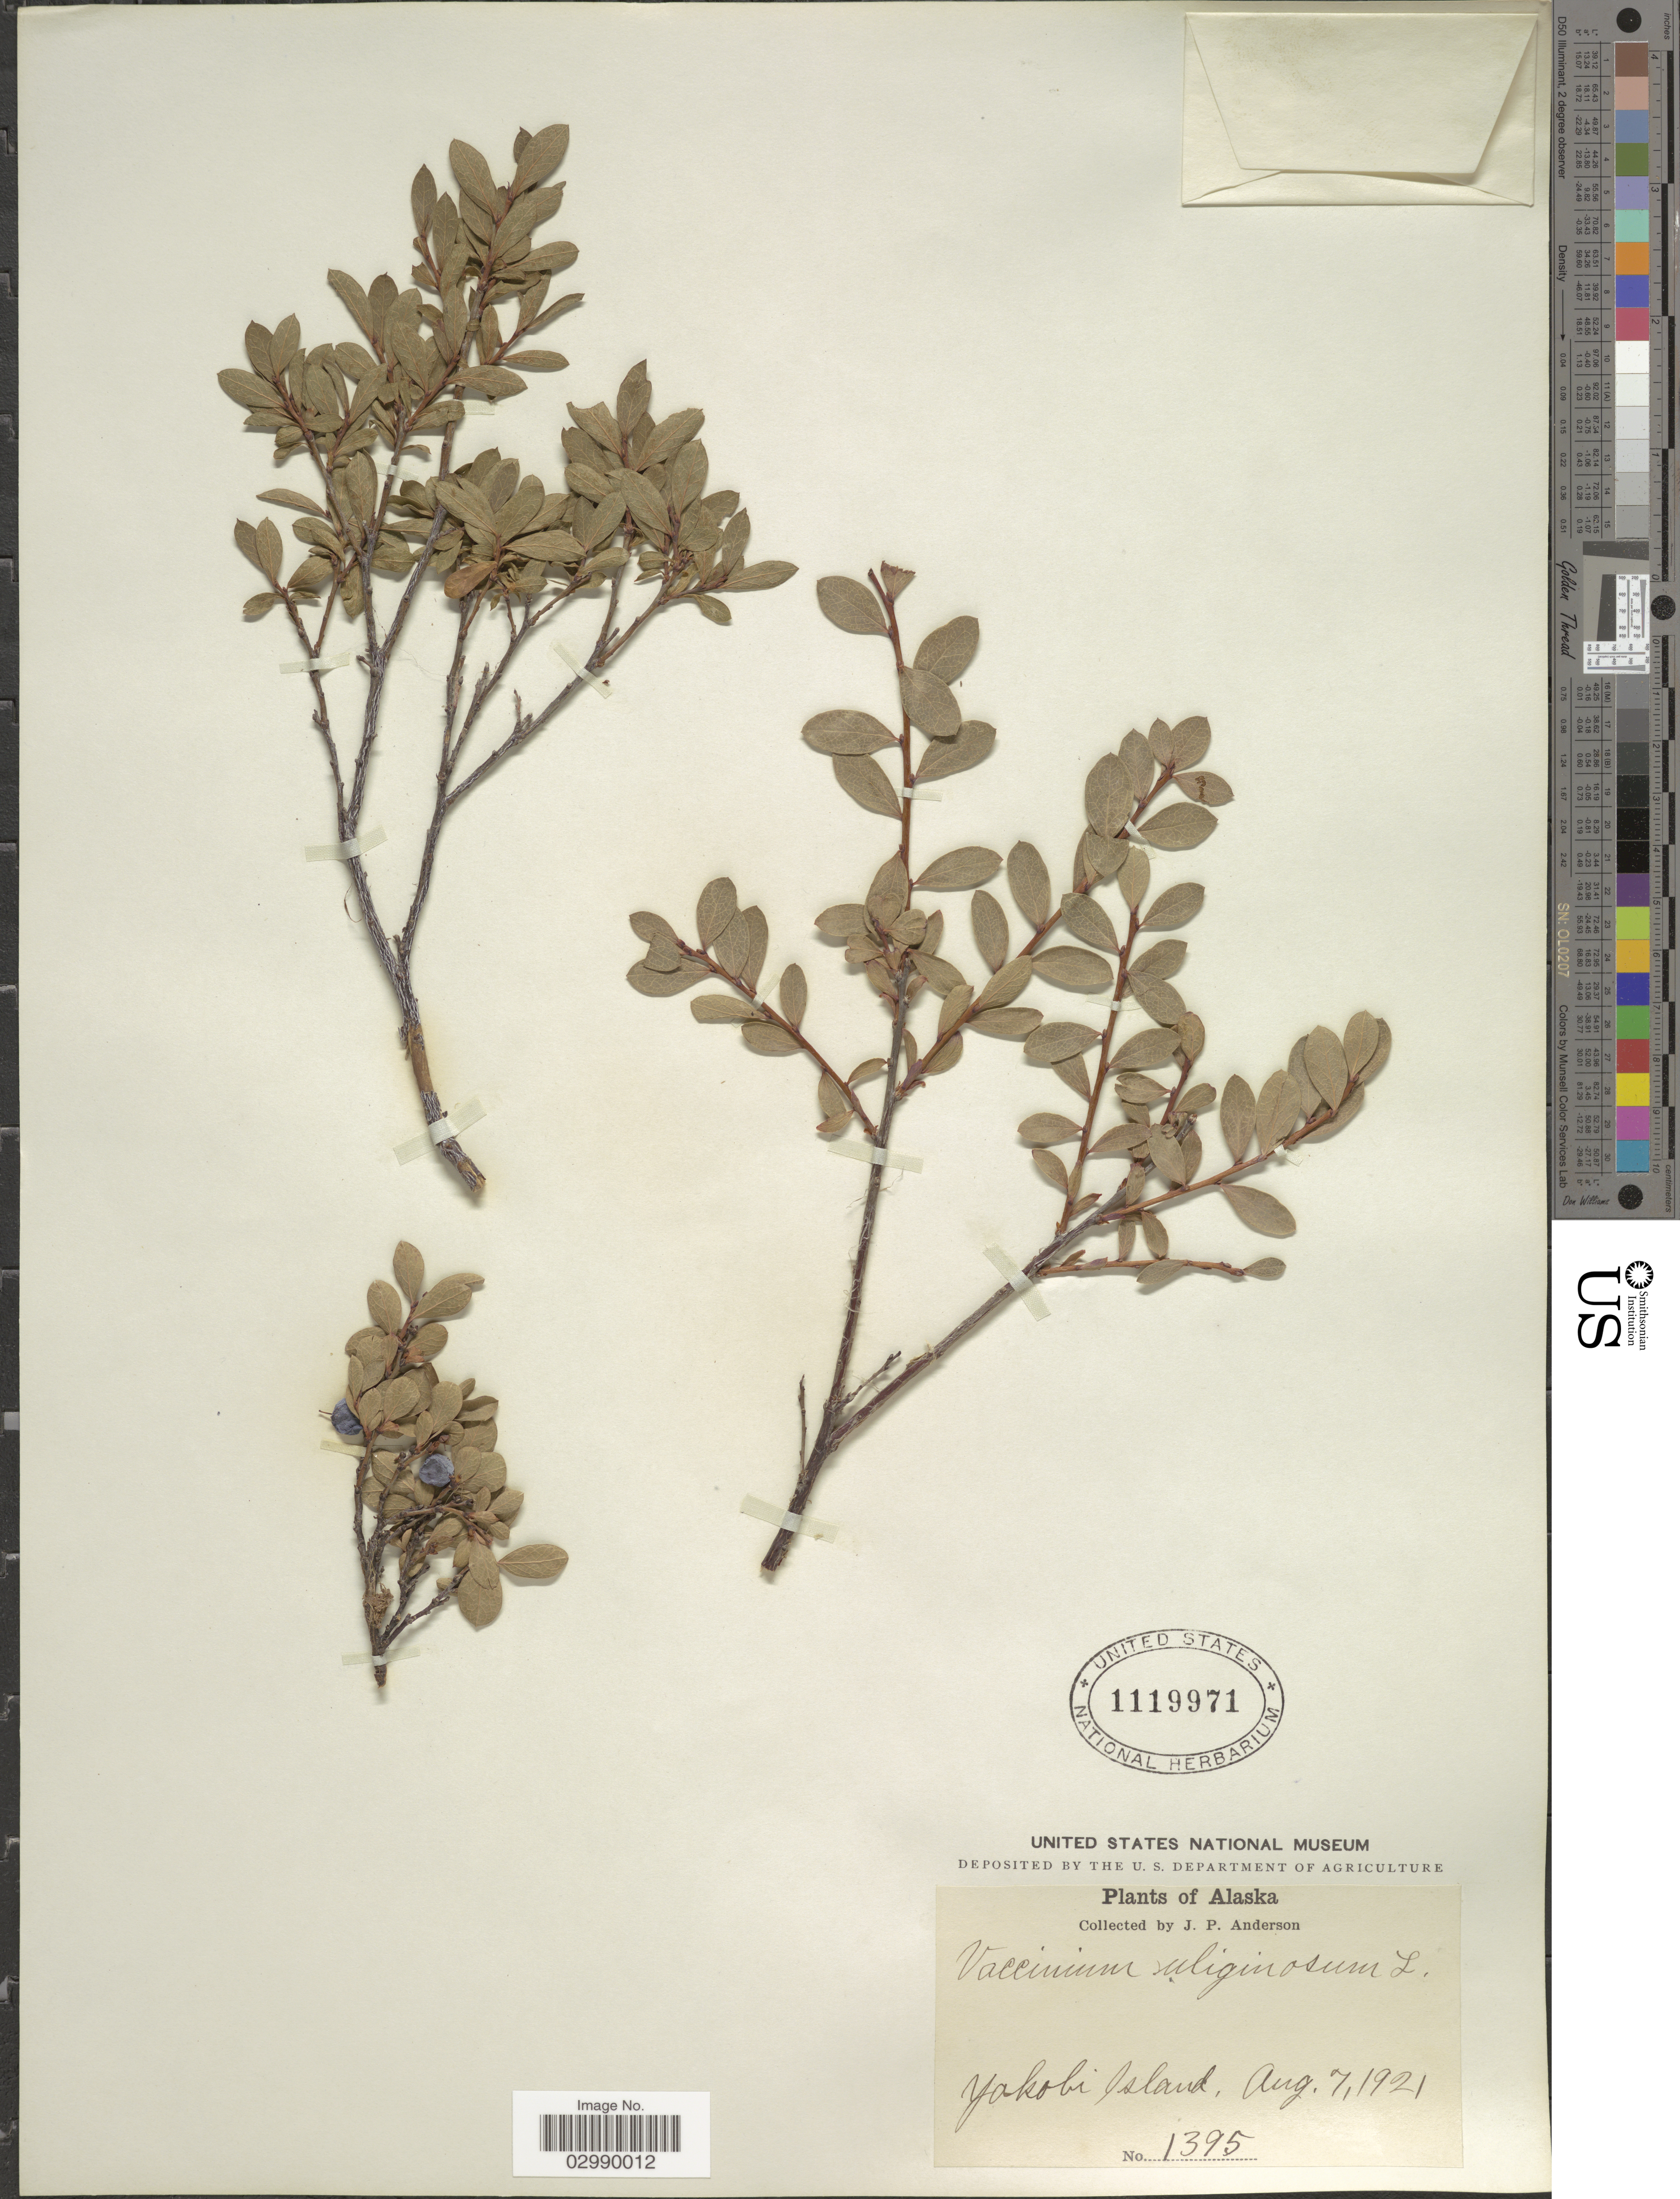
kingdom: Plantae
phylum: Tracheophyta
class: Magnoliopsida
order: Ericales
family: Ericaceae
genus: Vaccinium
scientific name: Vaccinium uliginosum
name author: L.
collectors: J. P. Anderson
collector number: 1395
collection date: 1921-08-07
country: United States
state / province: Alaska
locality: Yakobi Island.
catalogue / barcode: US 1119971